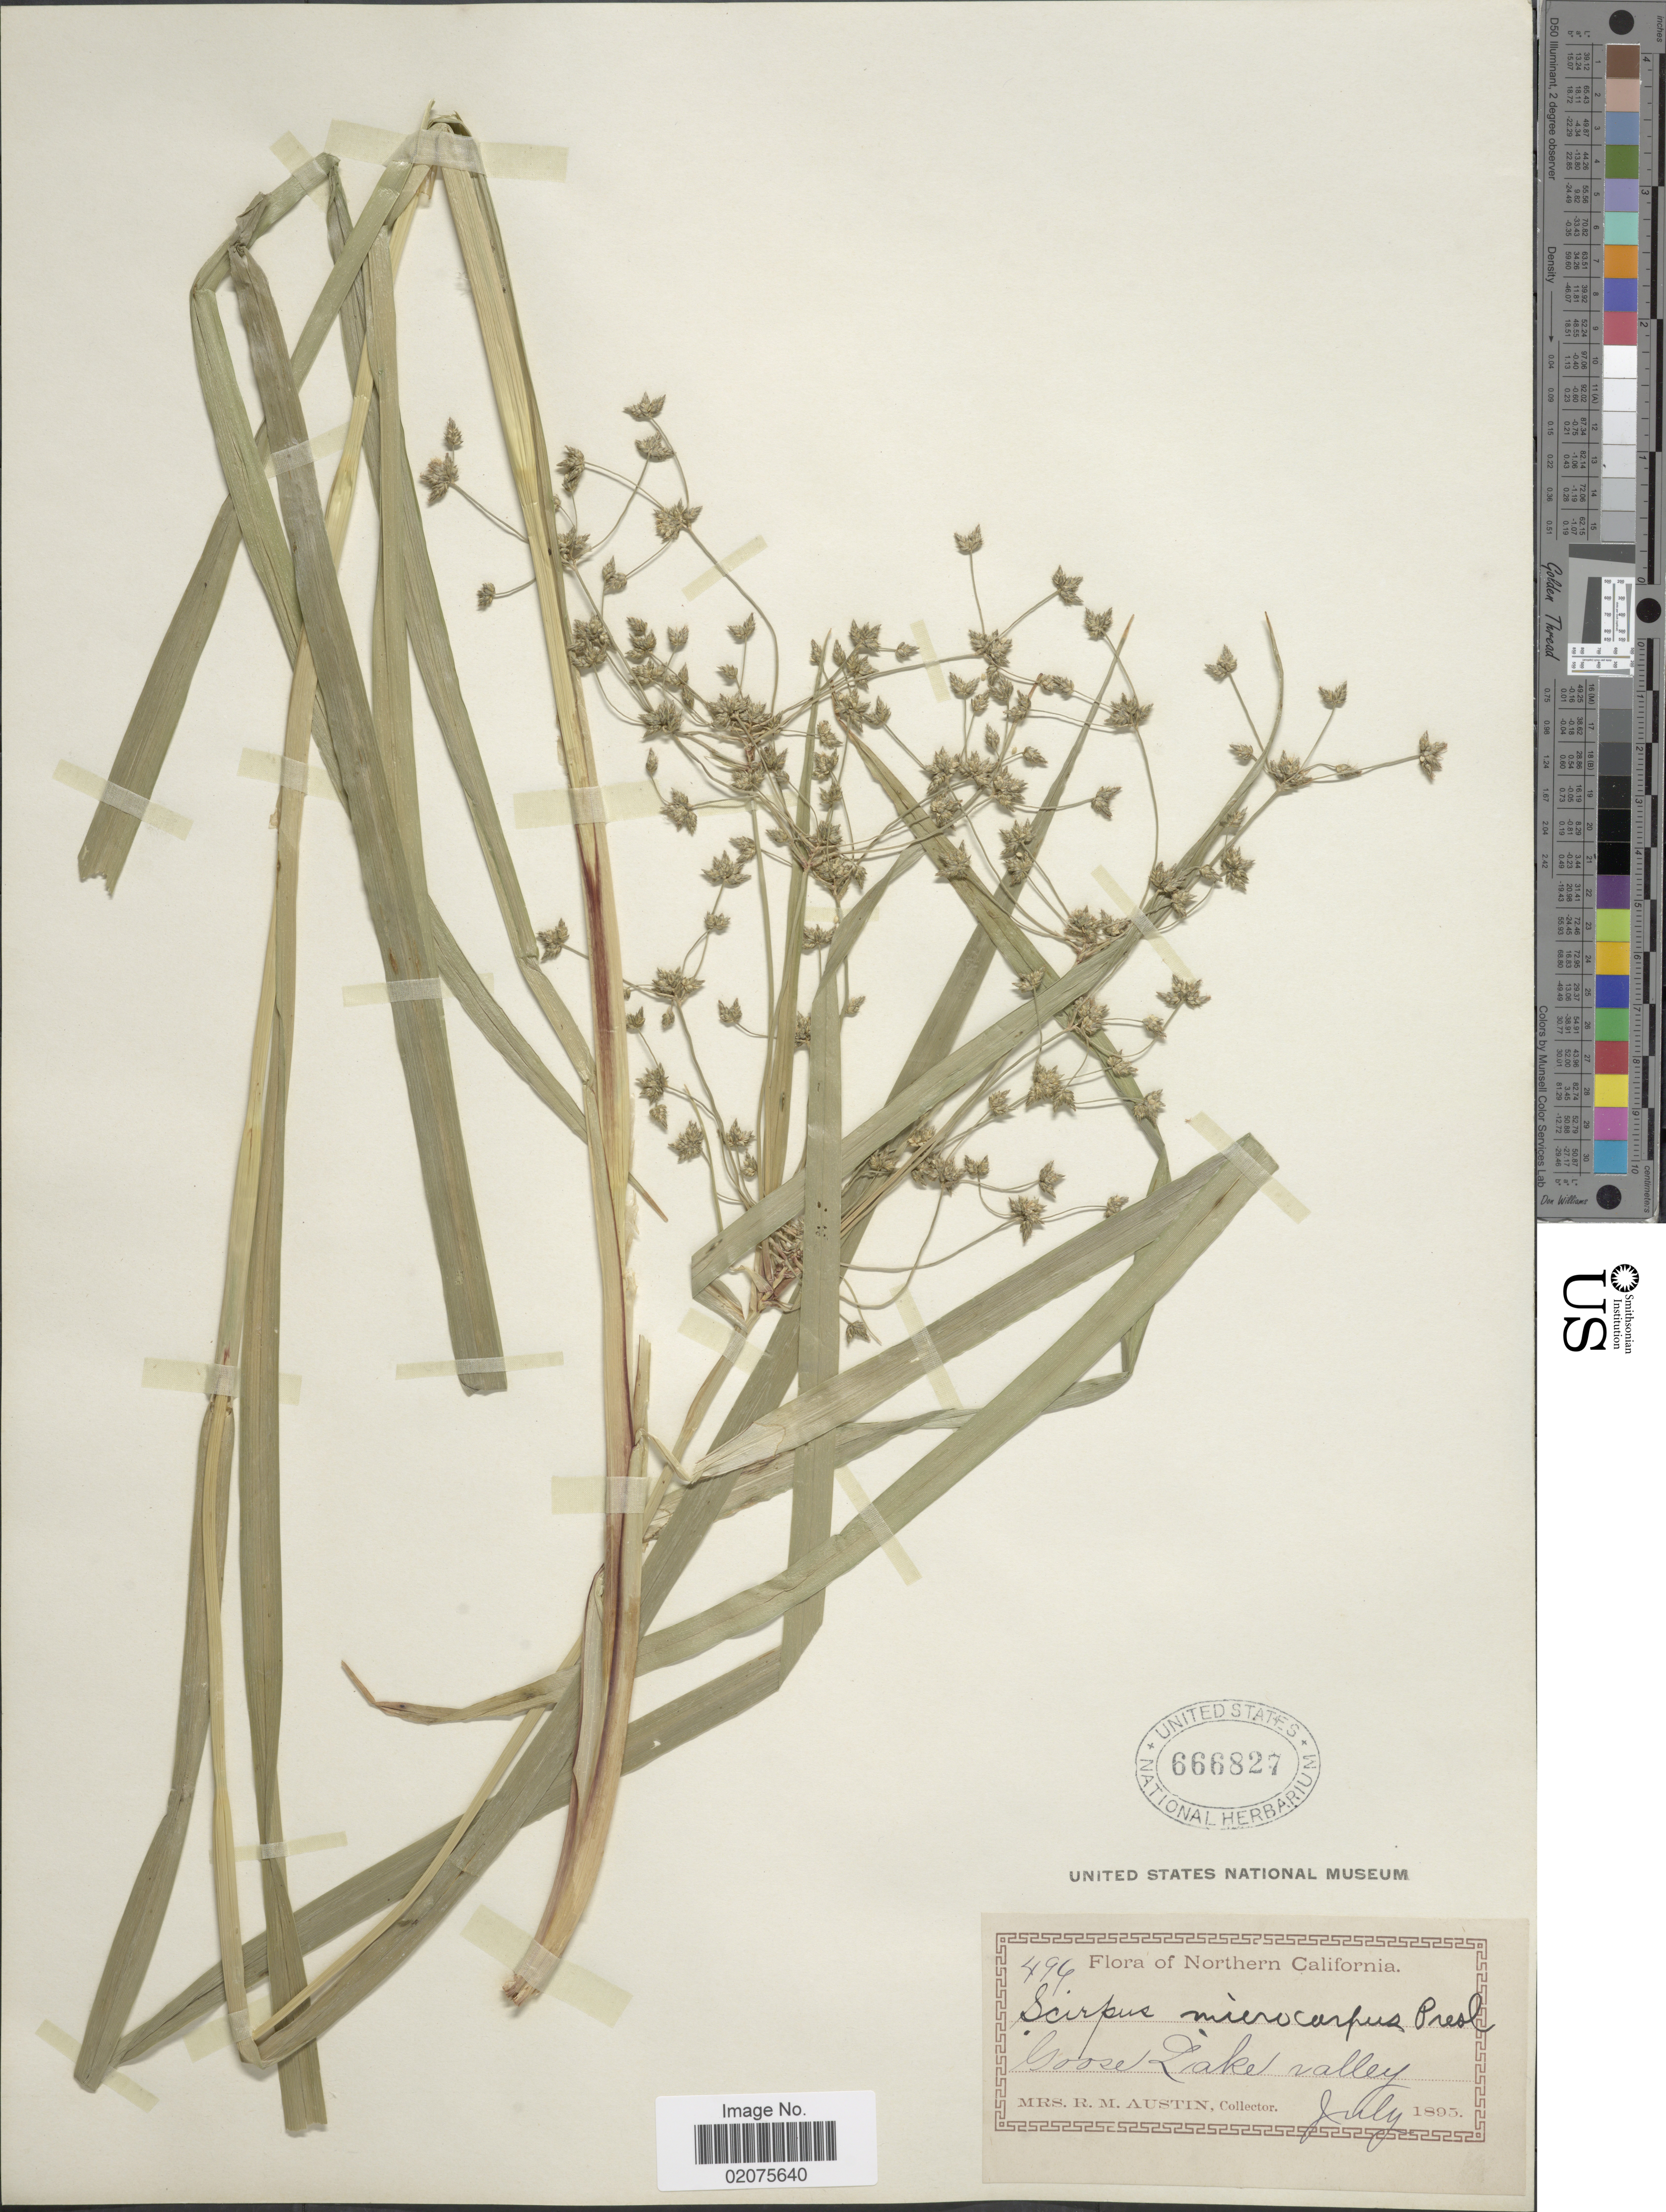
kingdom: Plantae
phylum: Tracheophyta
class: Liliopsida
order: Poales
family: Cyperaceae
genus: Scirpus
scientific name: Scirpus microcarpus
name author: J. Presl & C. Presl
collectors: R. Austin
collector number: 494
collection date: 1895-07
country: United States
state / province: California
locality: Northern California. Goose Lake valley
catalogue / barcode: US 666827